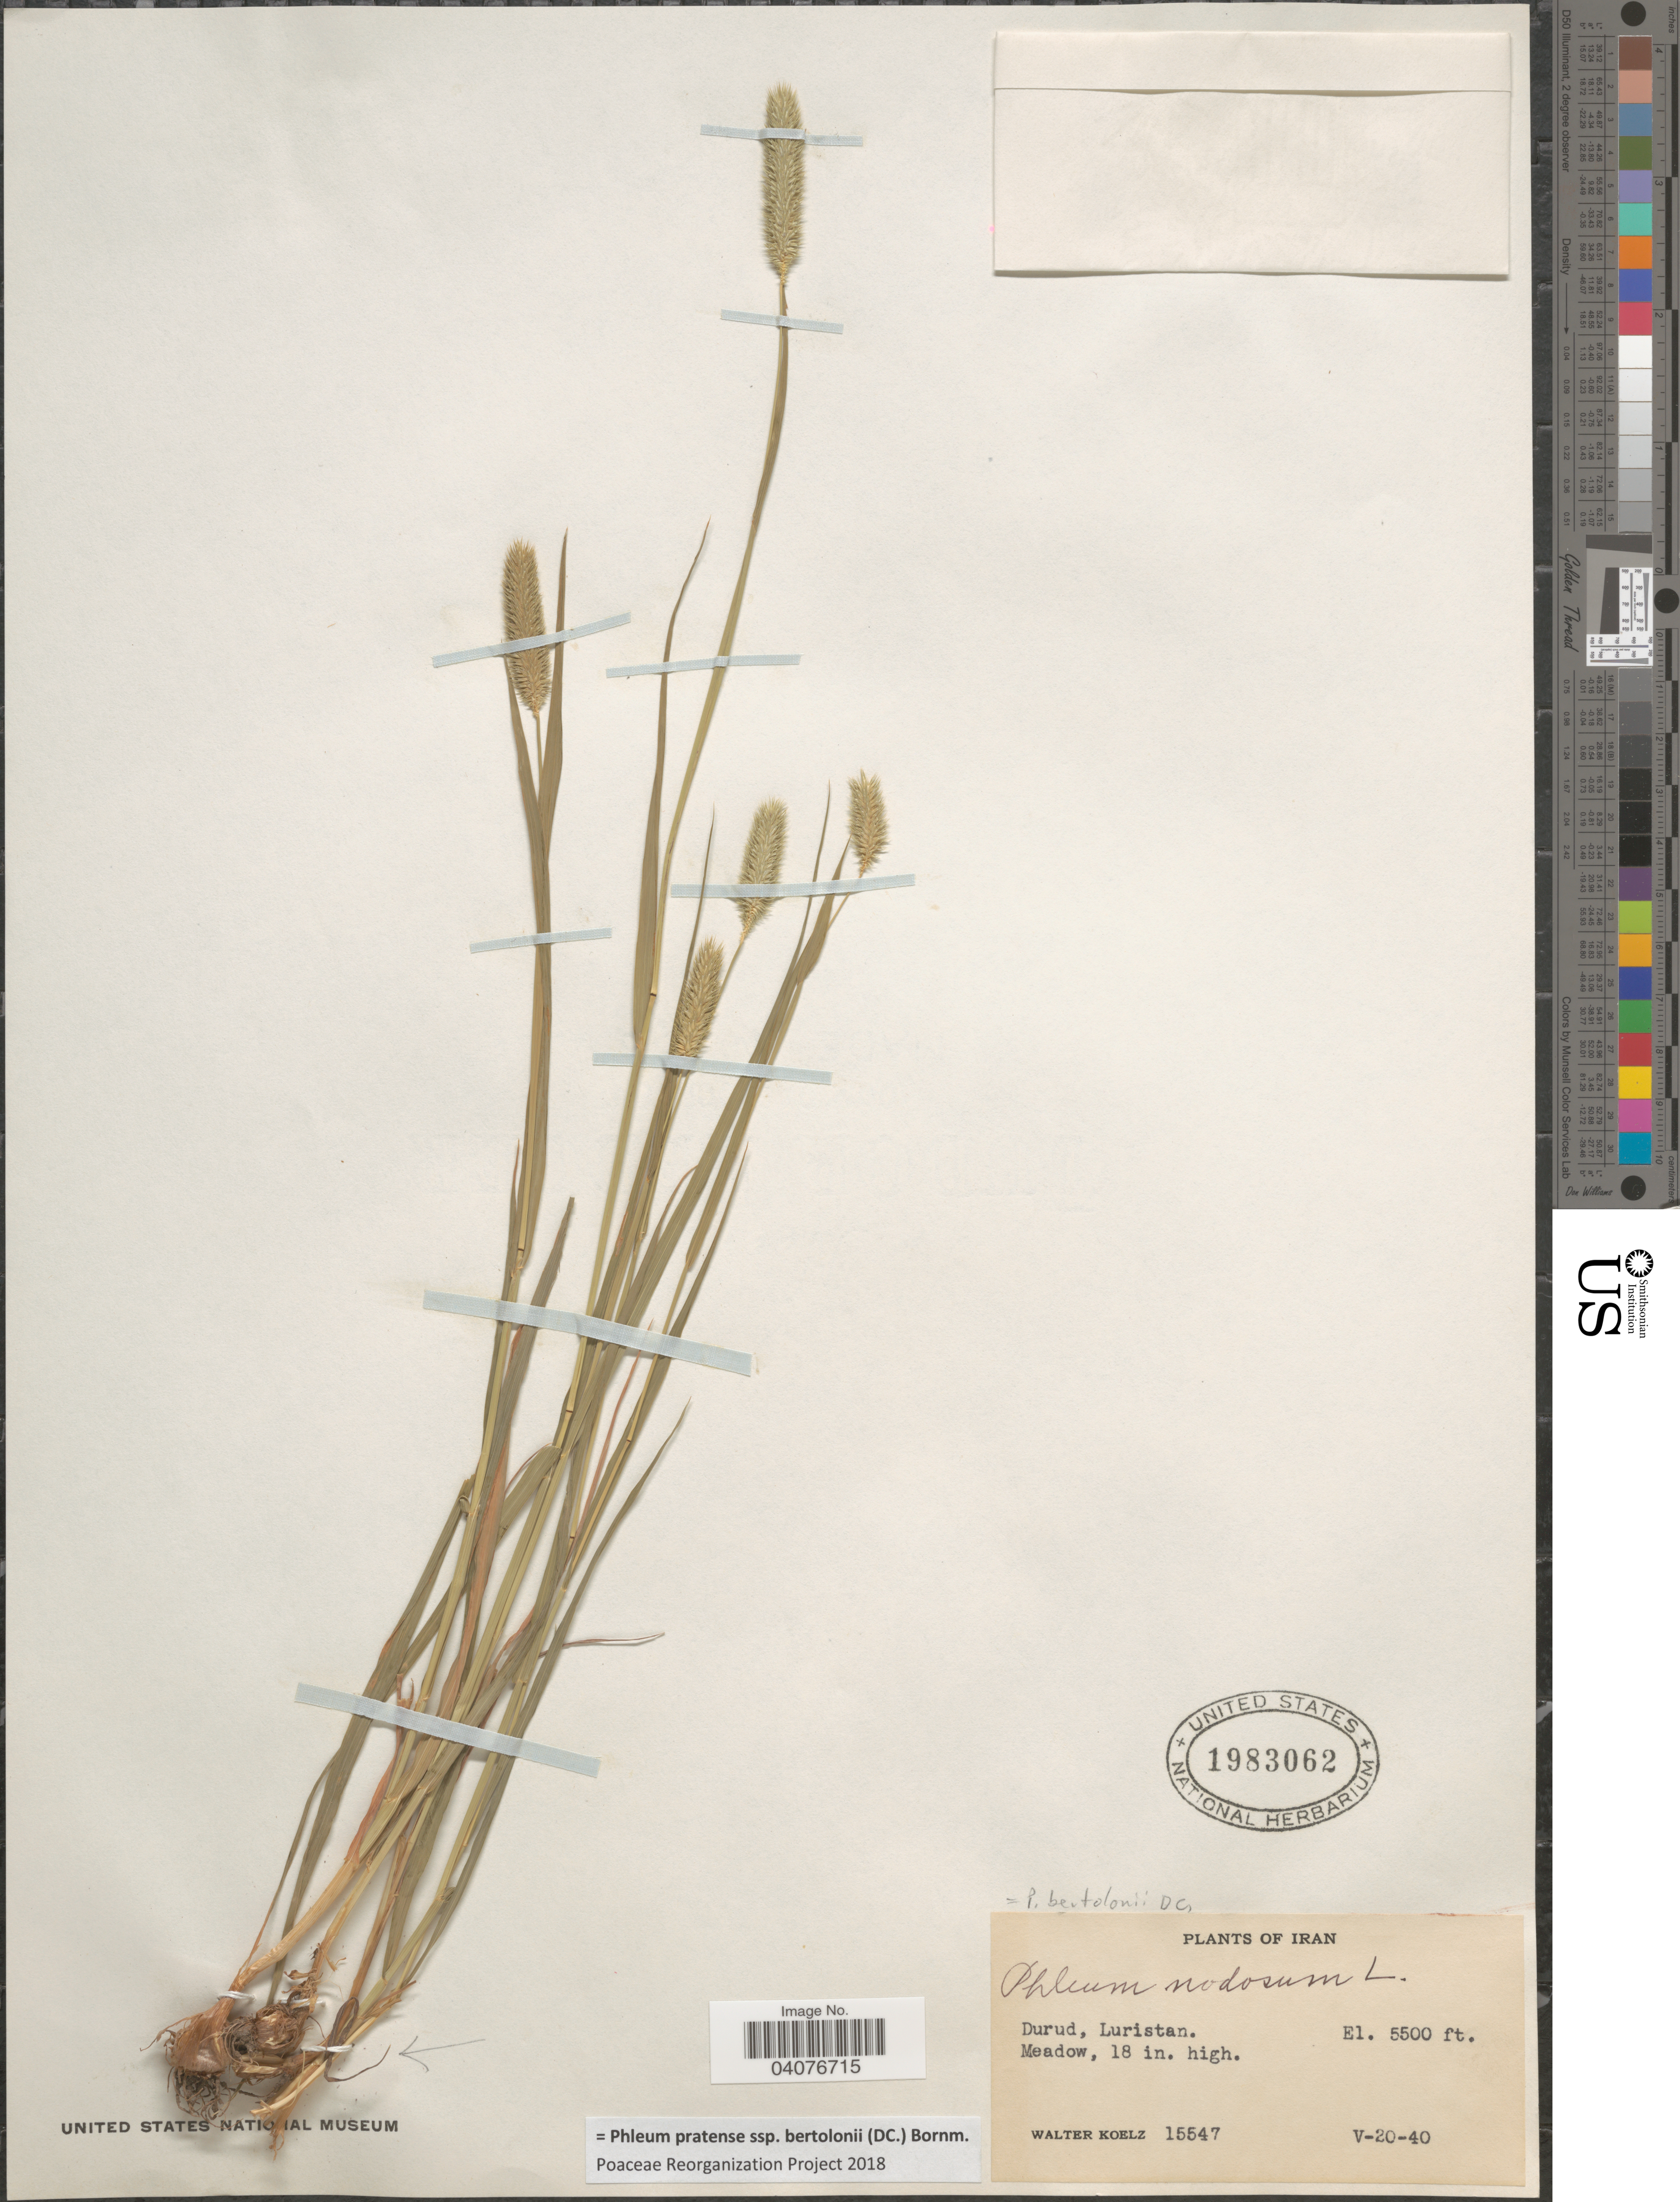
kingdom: Plantae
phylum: Tracheophyta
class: Liliopsida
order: Poales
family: Poaceae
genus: Phleum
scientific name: Phleum pratense subsp. bertolonii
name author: (DC.) Bornm.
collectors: W. N. Koelz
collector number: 15547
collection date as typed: Transcribed d/m/y: 20/5/40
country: Iran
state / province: Lorestan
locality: Durud, Luristan. Meadow.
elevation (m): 1676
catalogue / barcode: US 1983062